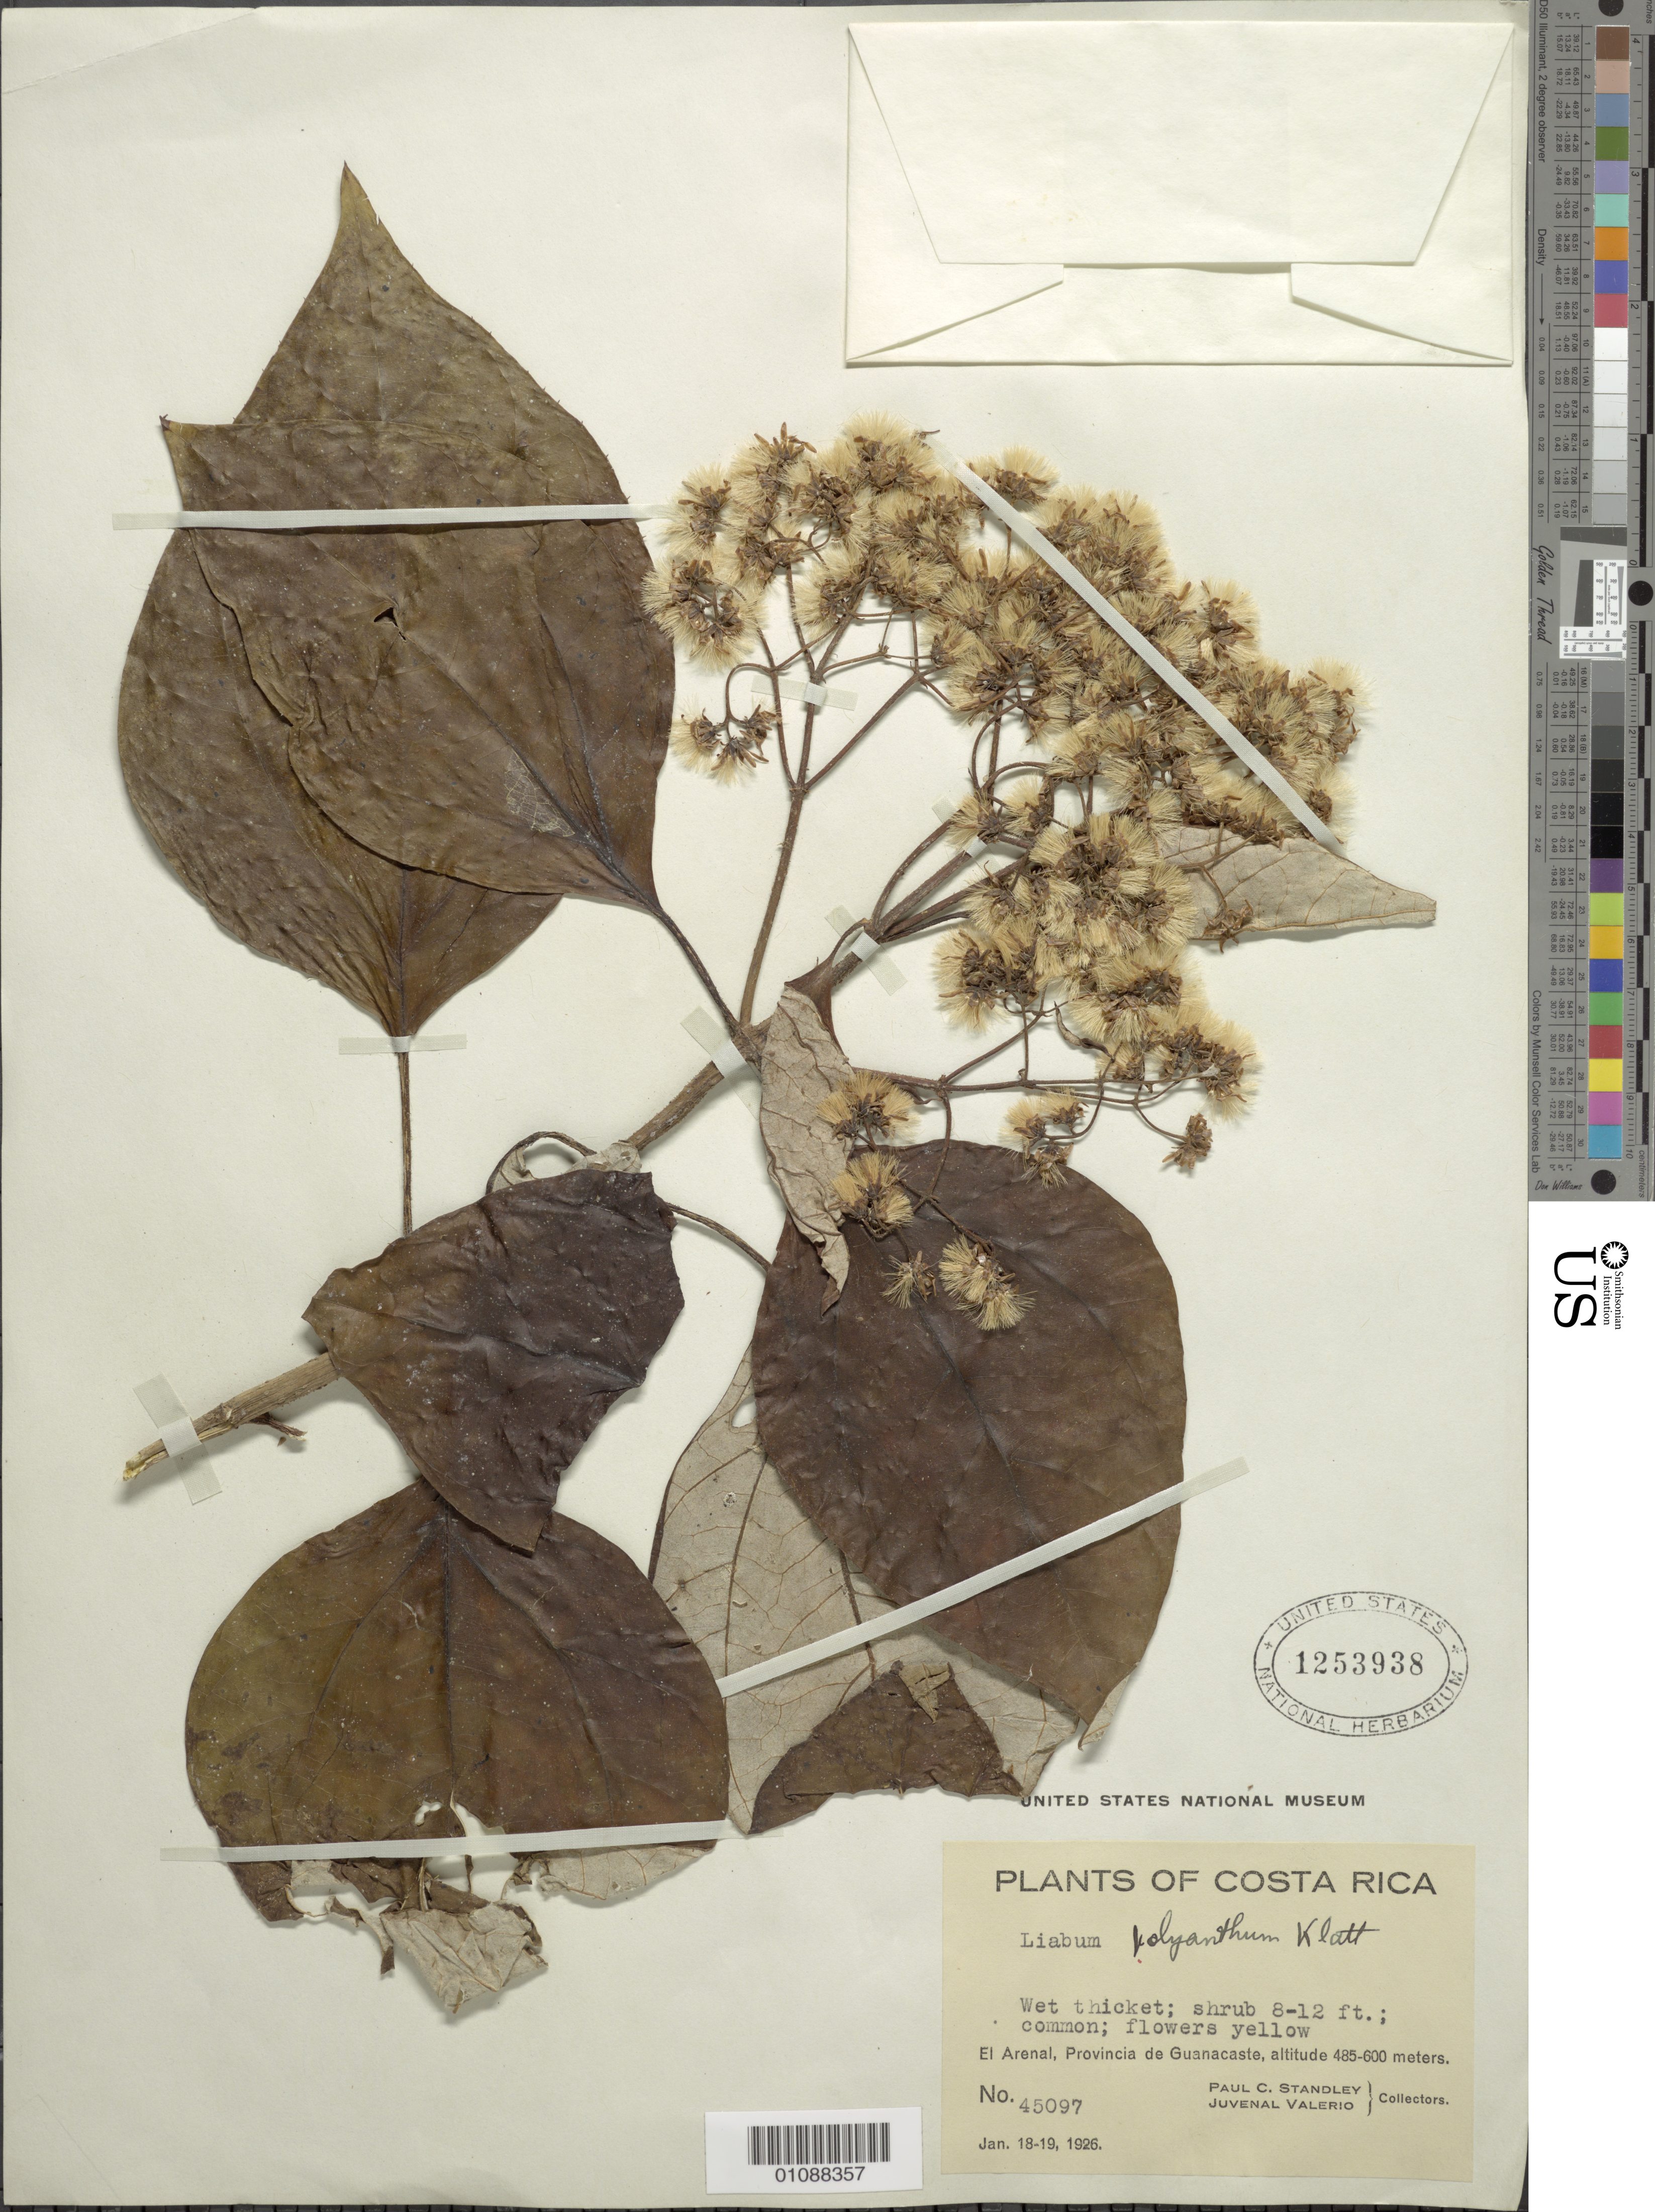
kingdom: Plantae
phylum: Tracheophyta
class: Magnoliopsida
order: Asterales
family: Asteraceae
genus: Sinclairia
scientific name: Sinclairia polyantha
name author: (Klatt) Rydb.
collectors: P. C. Standley & J. Valerio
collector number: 45097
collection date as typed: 18 January 1926 to 19 January 1926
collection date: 1926-01-18/1926-01-19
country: Costa Rica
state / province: Guanacaste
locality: El Arenal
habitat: Wet thicket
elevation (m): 485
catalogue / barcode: US 1253938